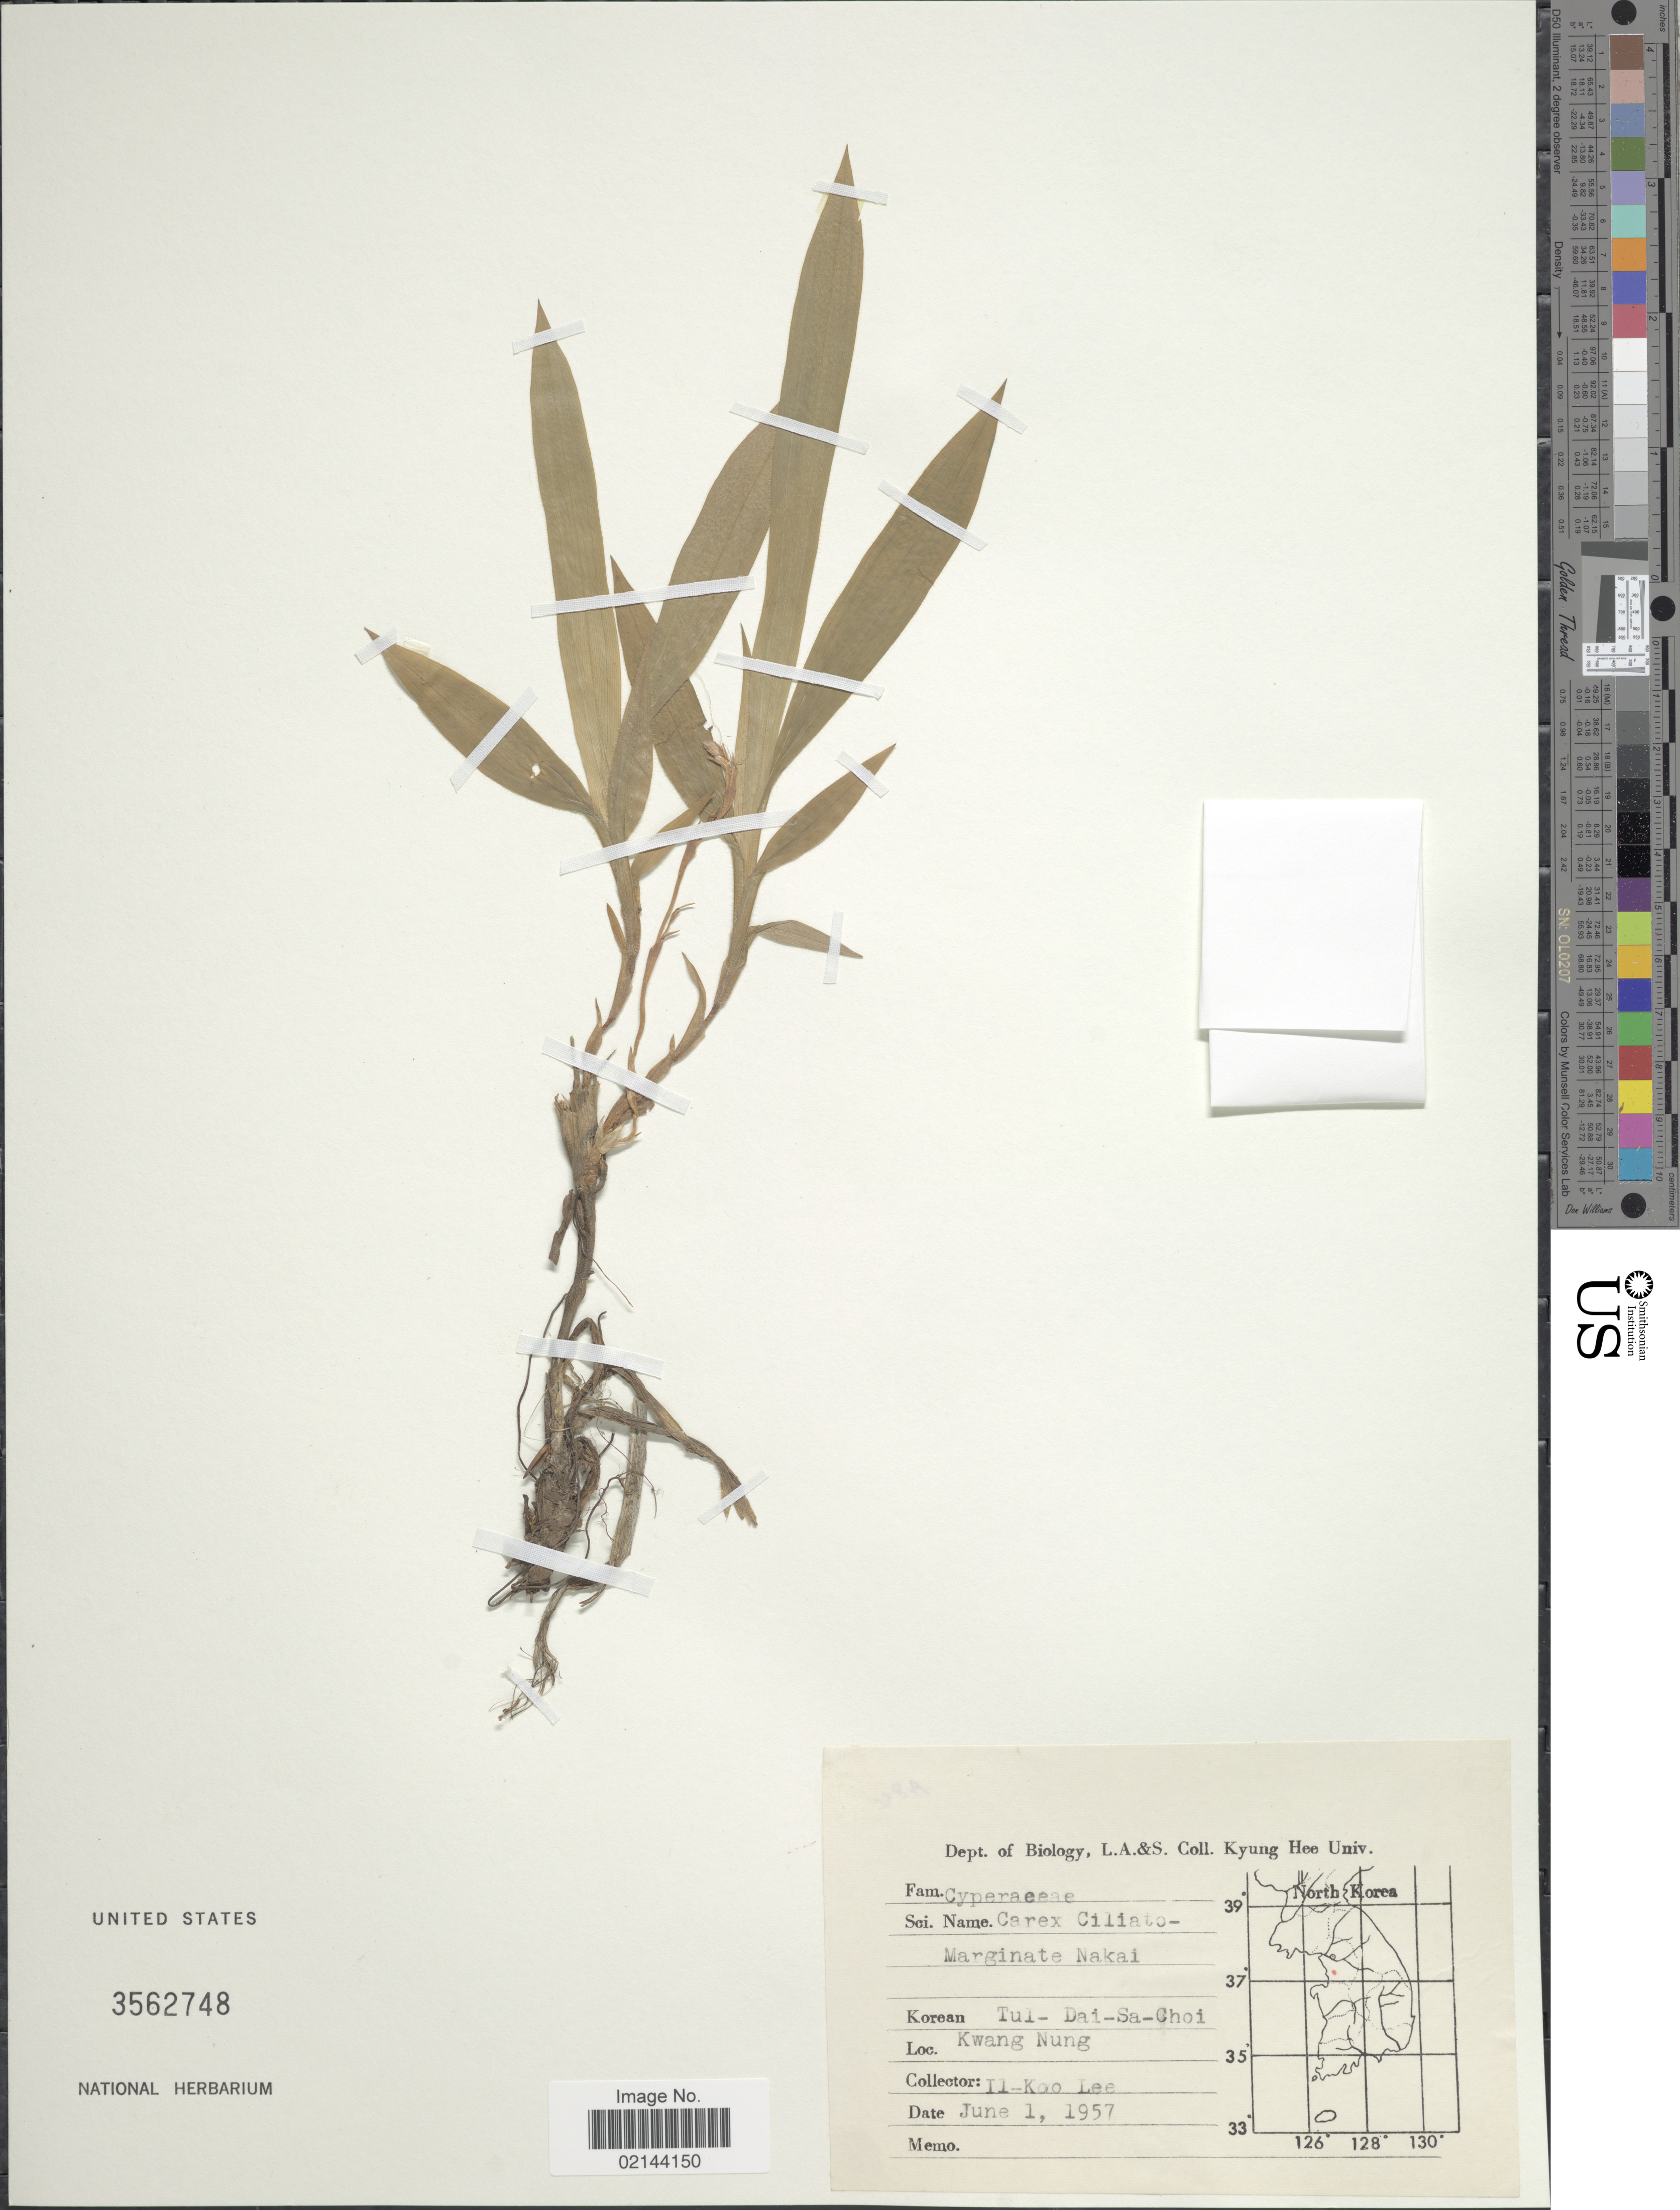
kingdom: Plantae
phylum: Tracheophyta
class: Liliopsida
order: Poales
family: Cyperaceae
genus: Carex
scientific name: Carex siderosticta var. pilosa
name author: H. Lév. ex T. Koyama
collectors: I. Lee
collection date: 1957-06-01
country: South Korea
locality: Kwang Nung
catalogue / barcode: US 3562748